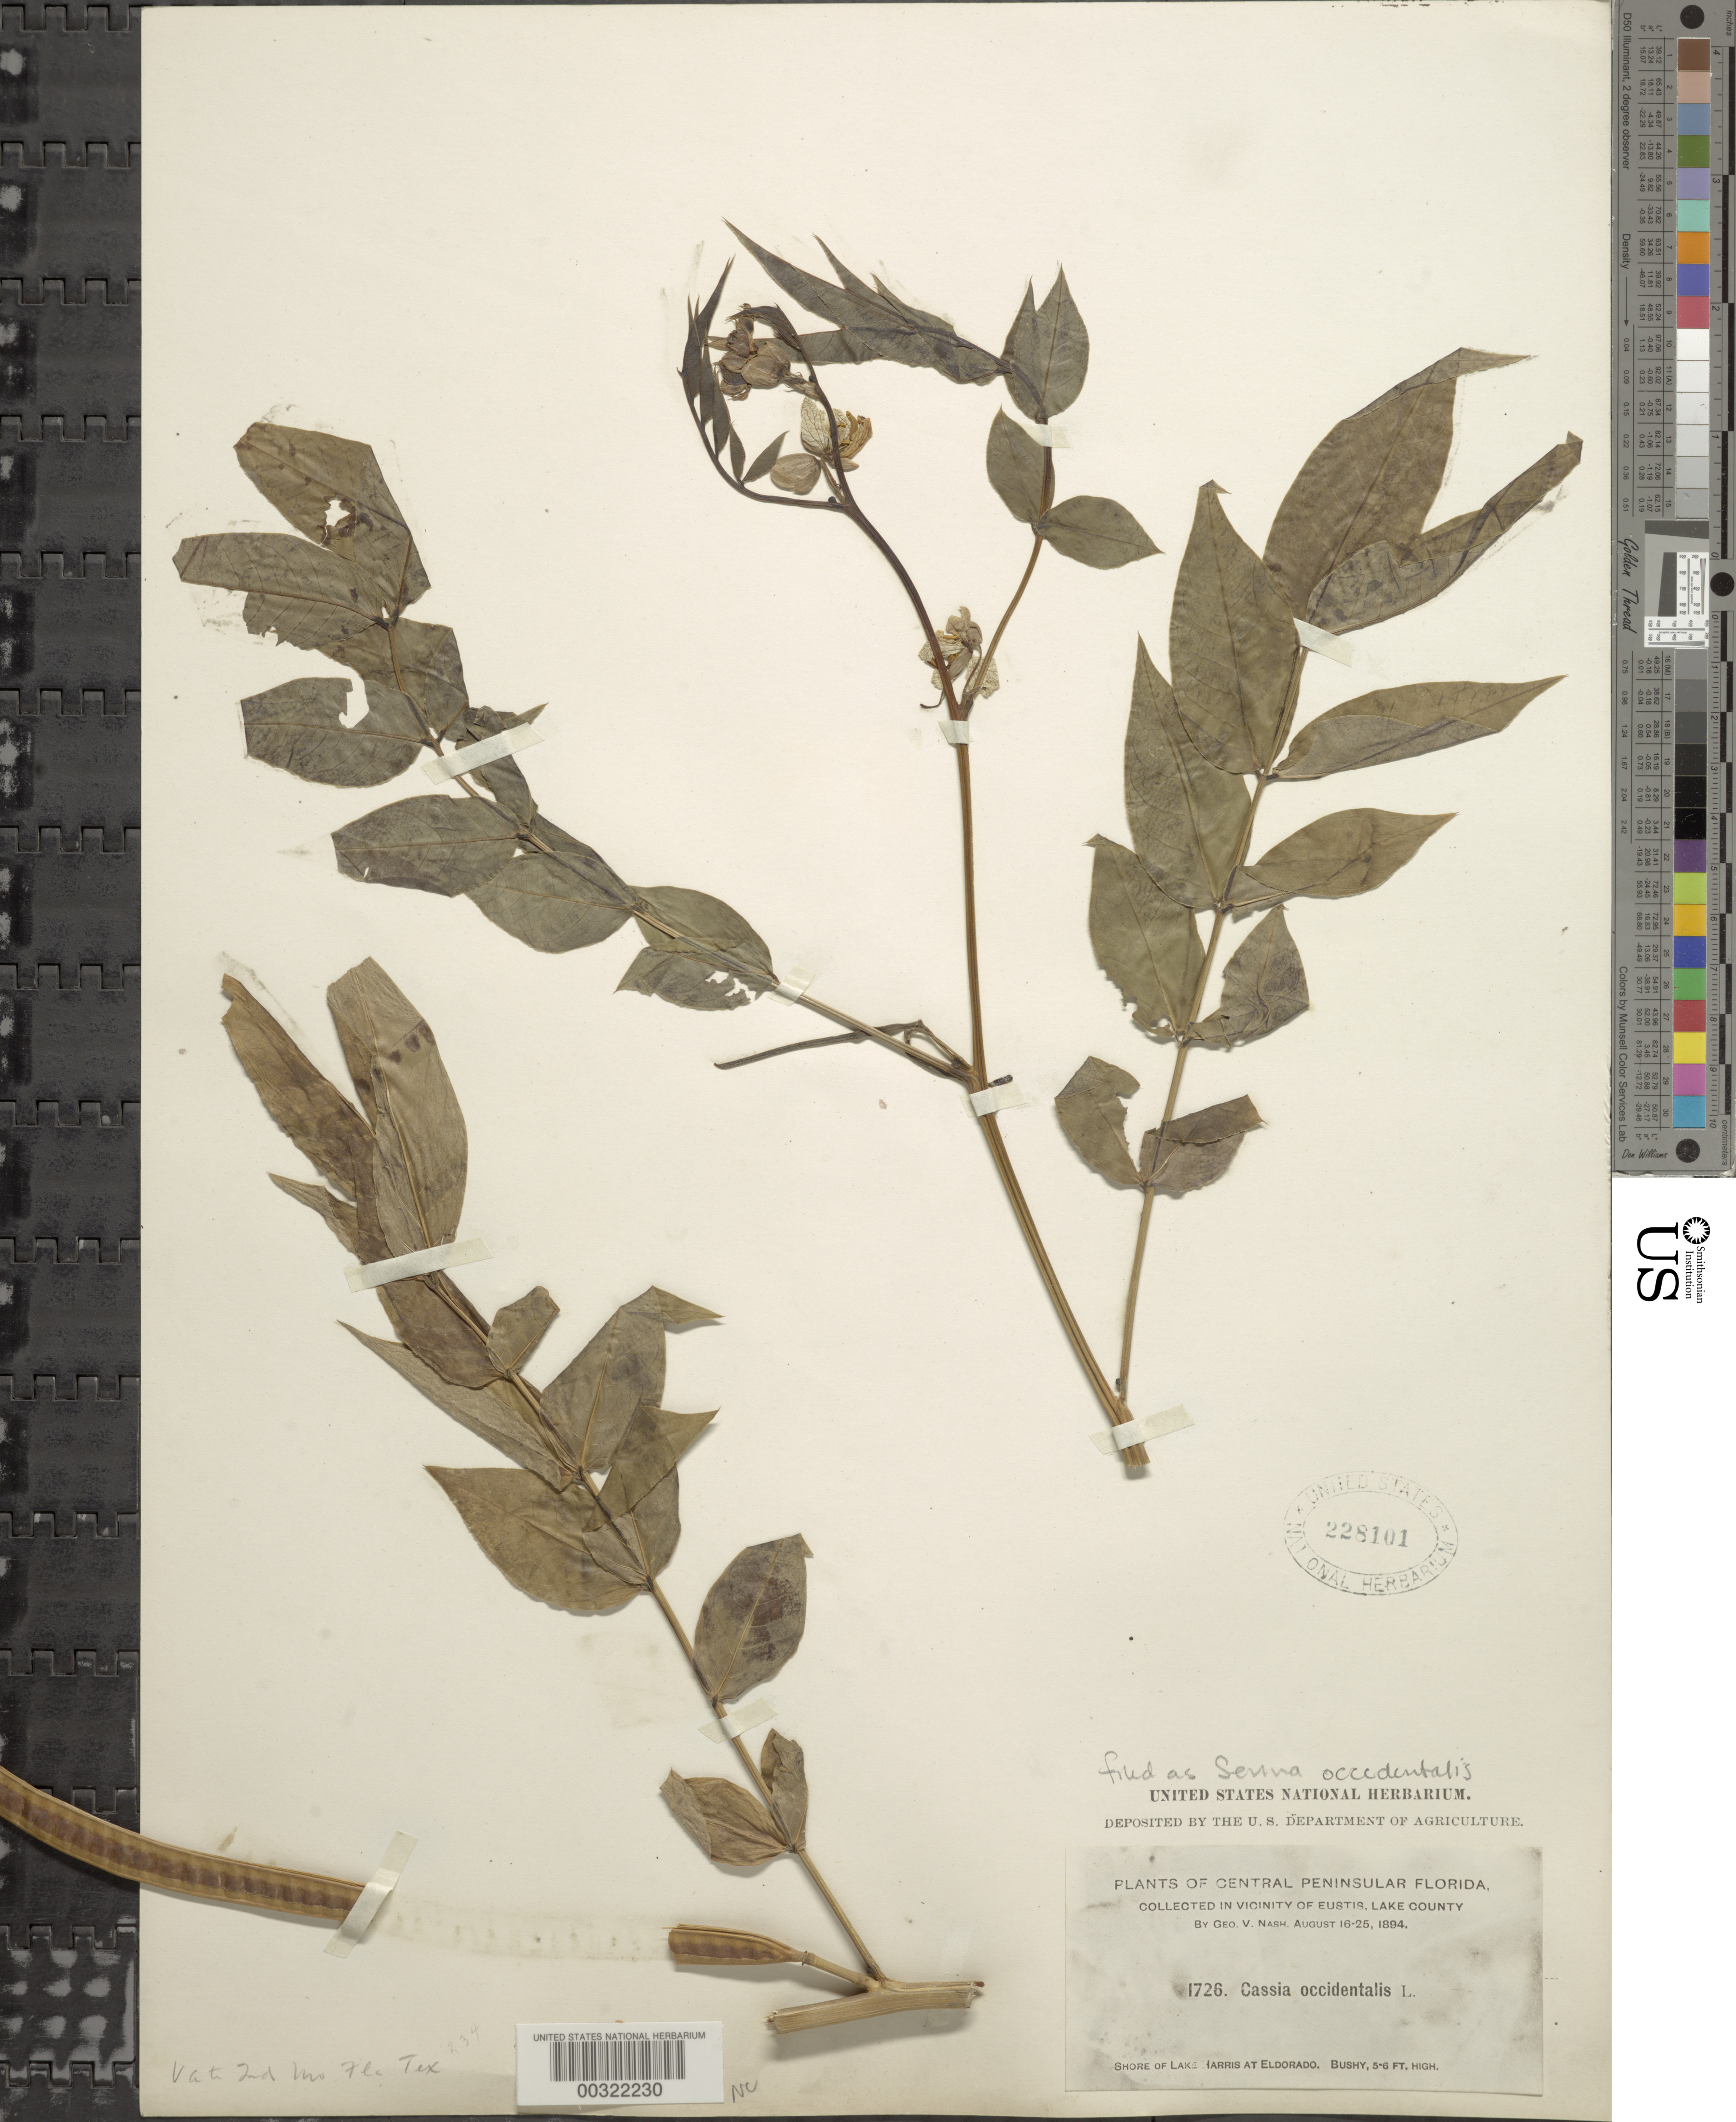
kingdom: Plantae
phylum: Tracheophyta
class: Magnoliopsida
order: Fabales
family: Fabaceae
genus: Senna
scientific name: Senna occidentalis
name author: (L.) Link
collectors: G. V. Nash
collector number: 1726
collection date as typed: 15 Aug 1894 to 25 Aug 1894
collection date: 1894-08-15/1894-08-25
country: United States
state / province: Florida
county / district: Lake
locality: Lake harris at eldorado; vicinity of eustis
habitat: Shore of lake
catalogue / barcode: US 228101